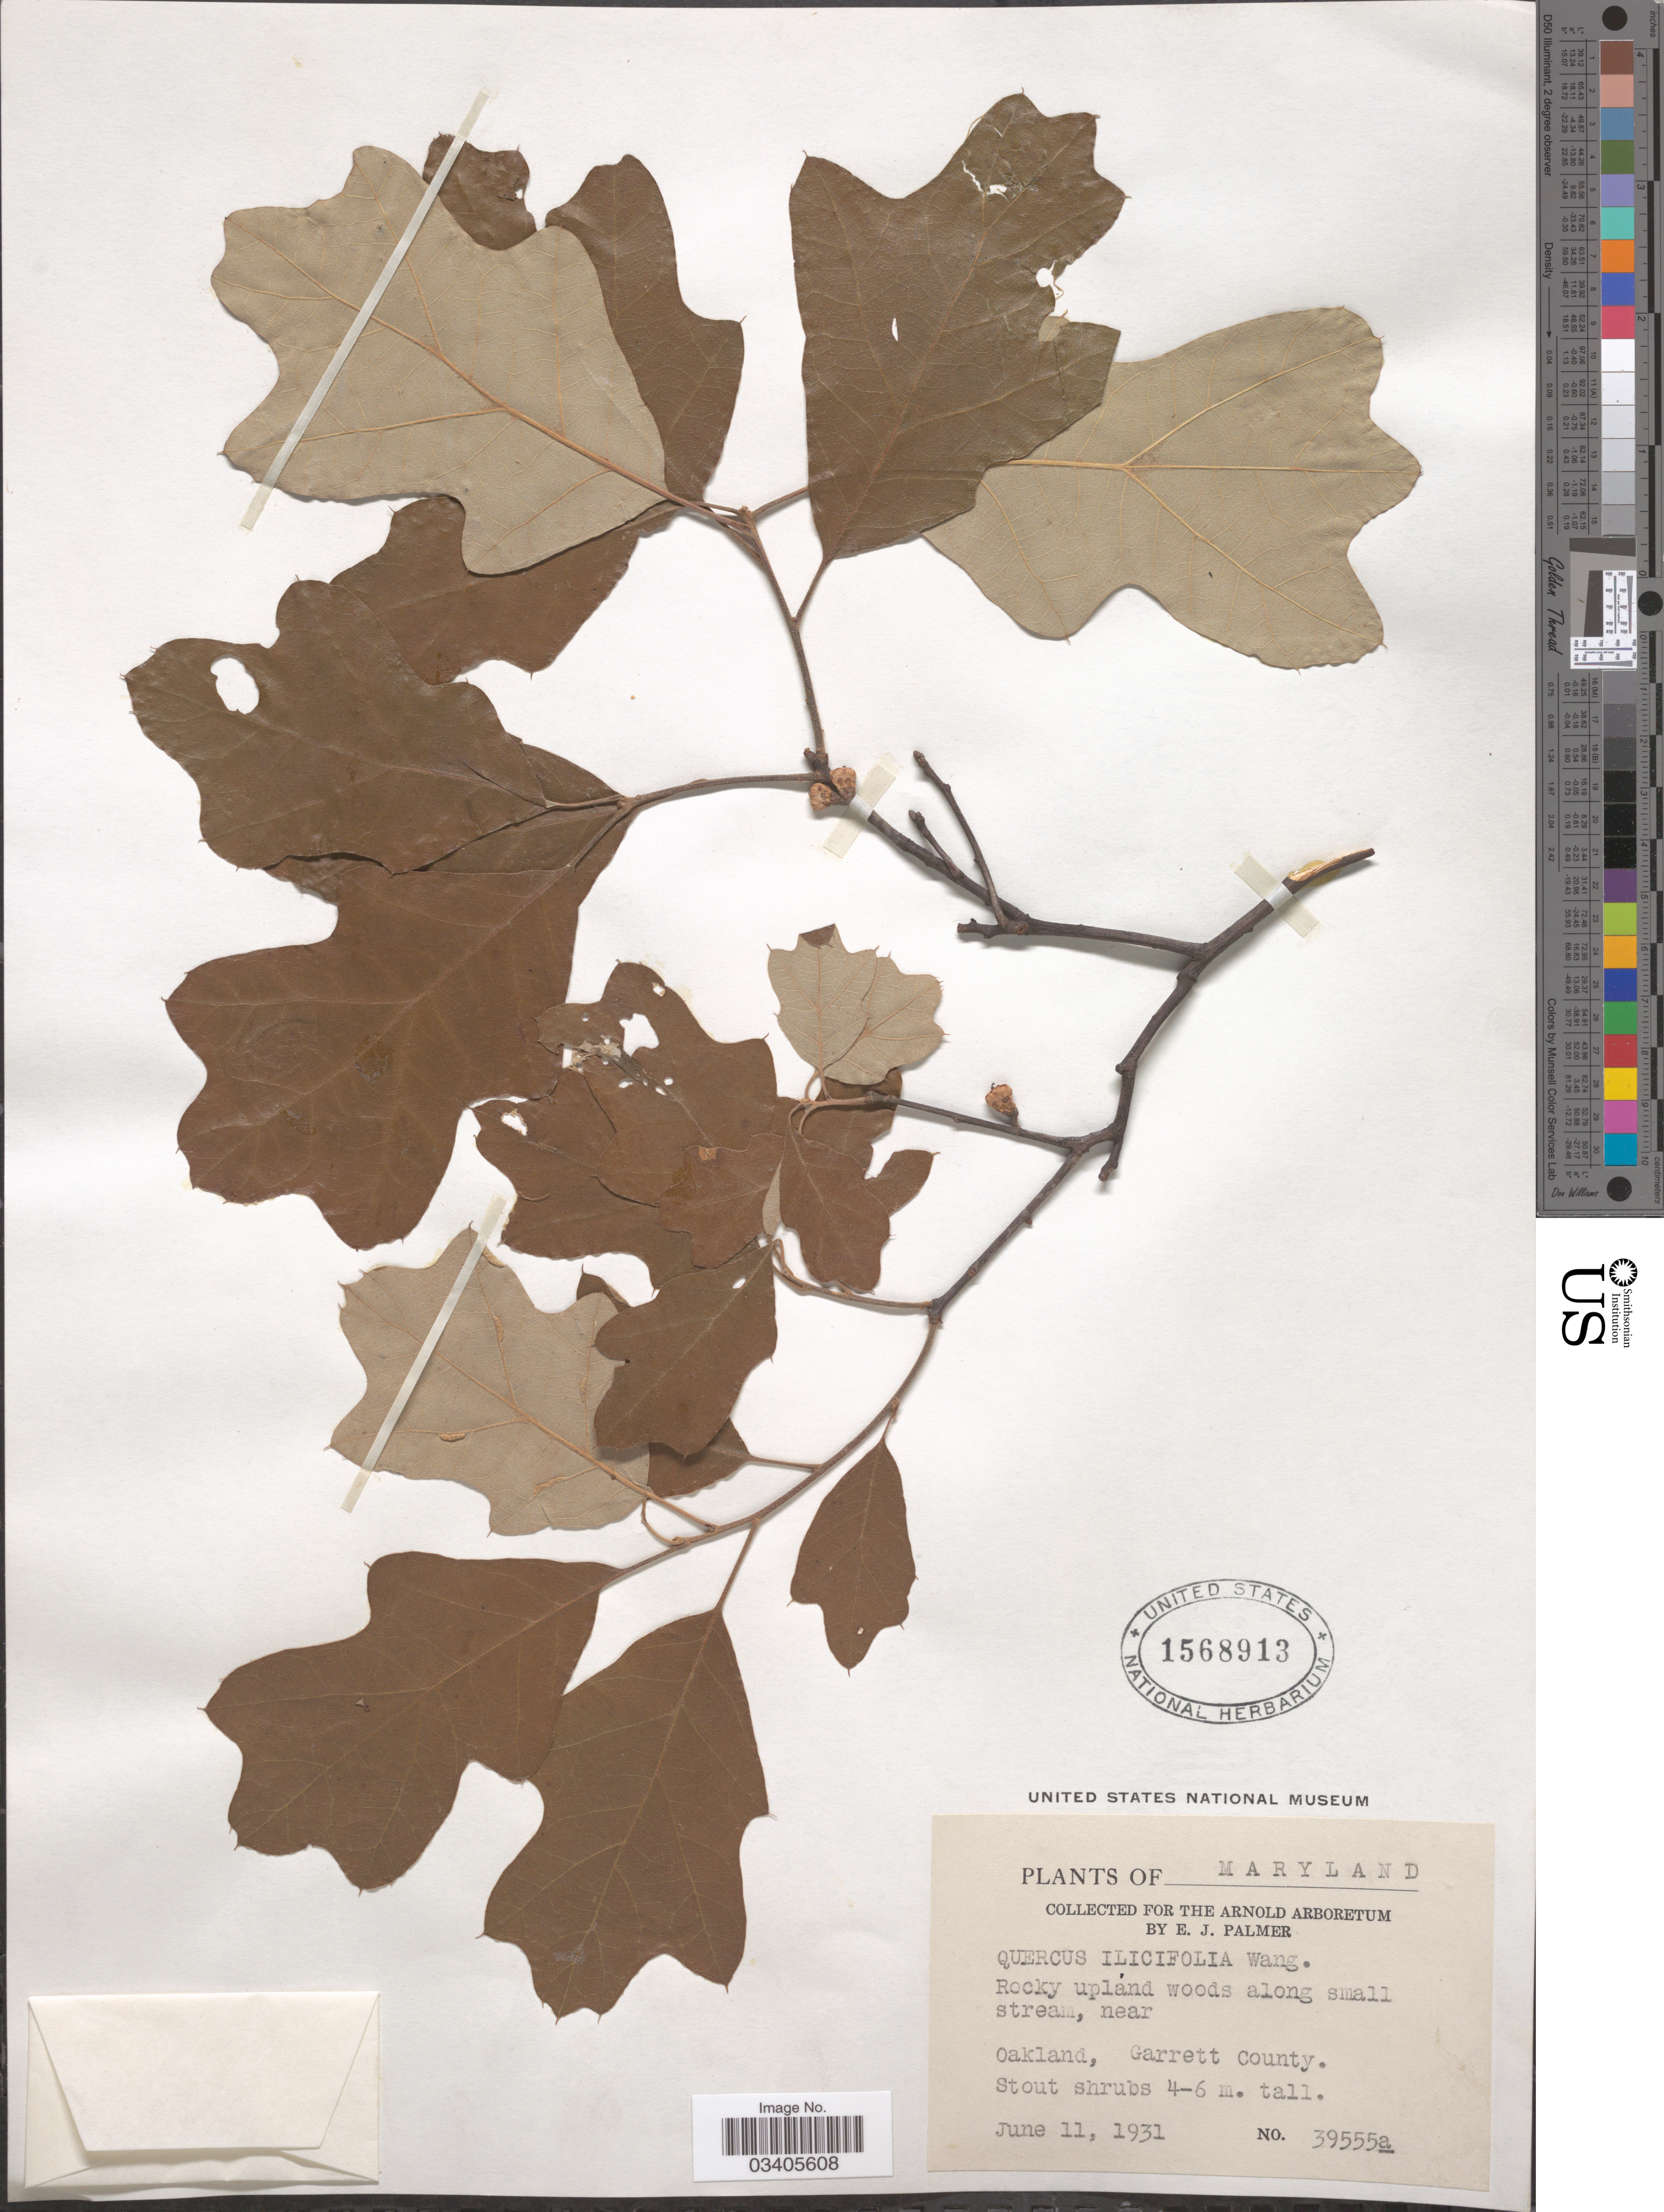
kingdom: Plantae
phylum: Tracheophyta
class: Magnoliopsida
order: Fagales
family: Fagaceae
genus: Quercus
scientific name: Quercus ilicifolia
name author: Wangenh.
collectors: E. J. Palmer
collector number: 39555a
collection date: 1931-06-11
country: United States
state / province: Maryland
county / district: Garrett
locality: Near Oakland, Garrett County.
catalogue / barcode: US 1568913